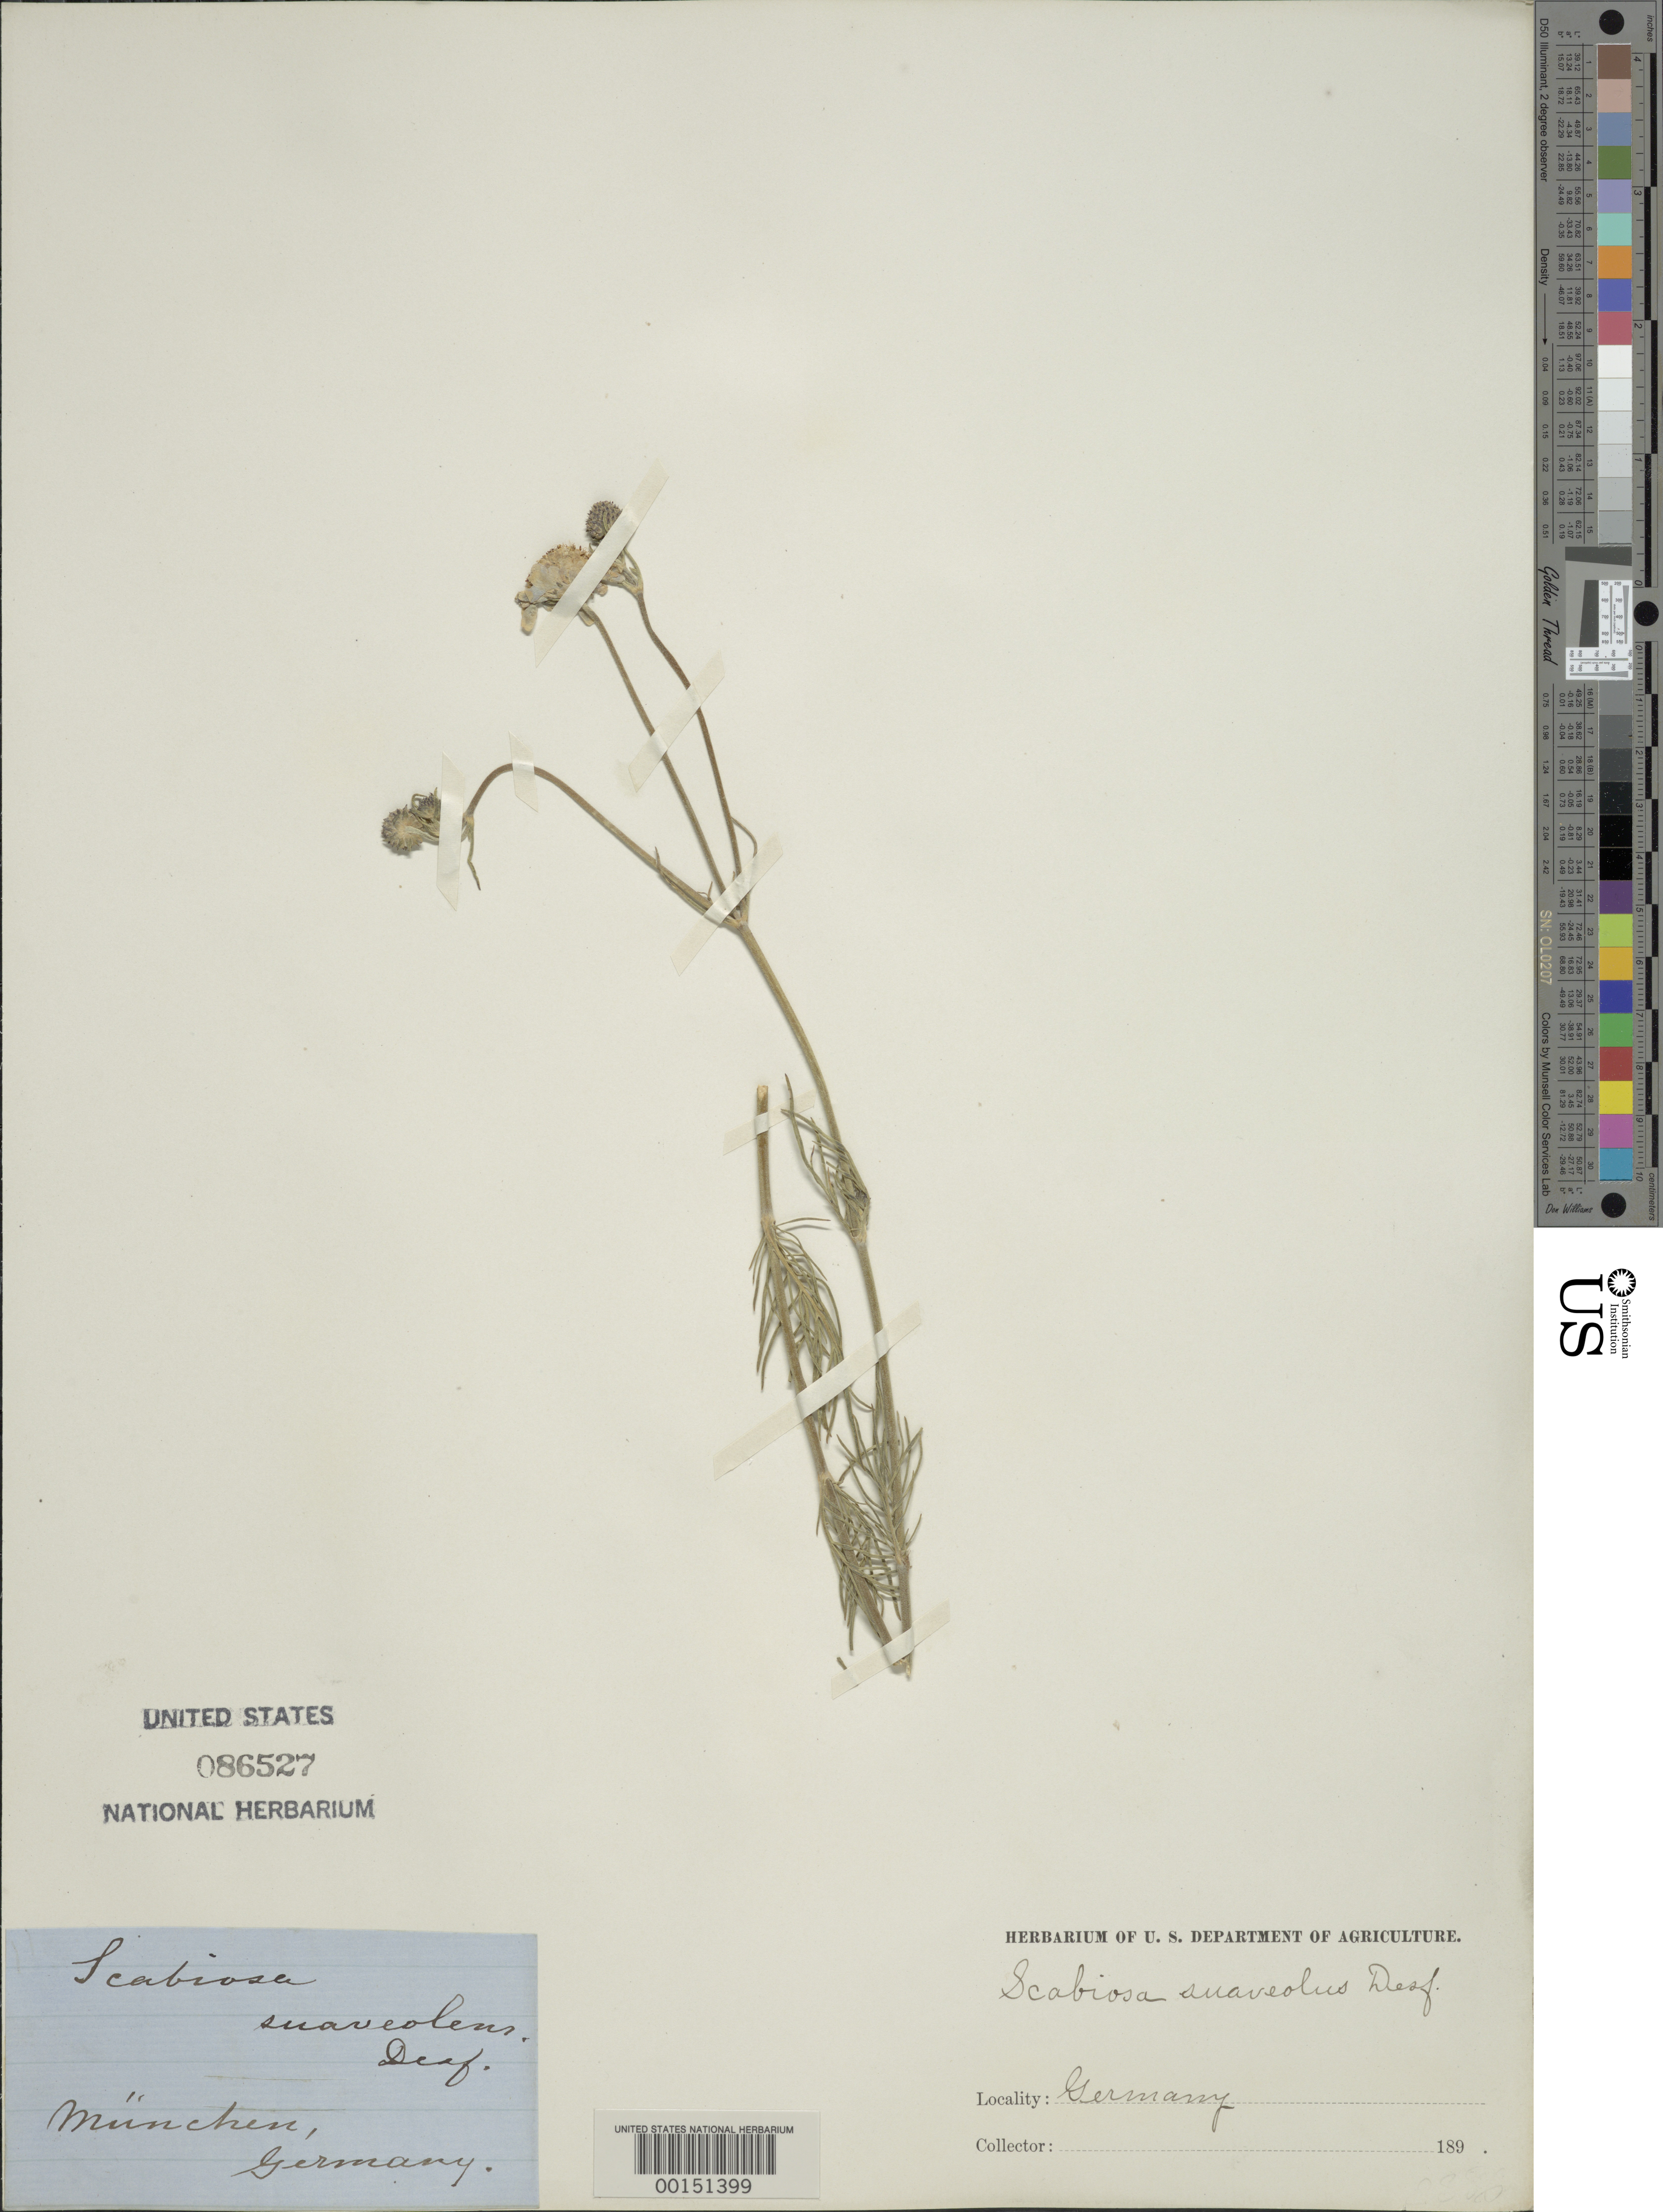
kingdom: Plantae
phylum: Tracheophyta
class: Magnoliopsida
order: Dipsacales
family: Caprifoliaceae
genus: Scabiosa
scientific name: Scabiosa suaveoleus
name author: Desf.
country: Germany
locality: Muich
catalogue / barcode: US 86527